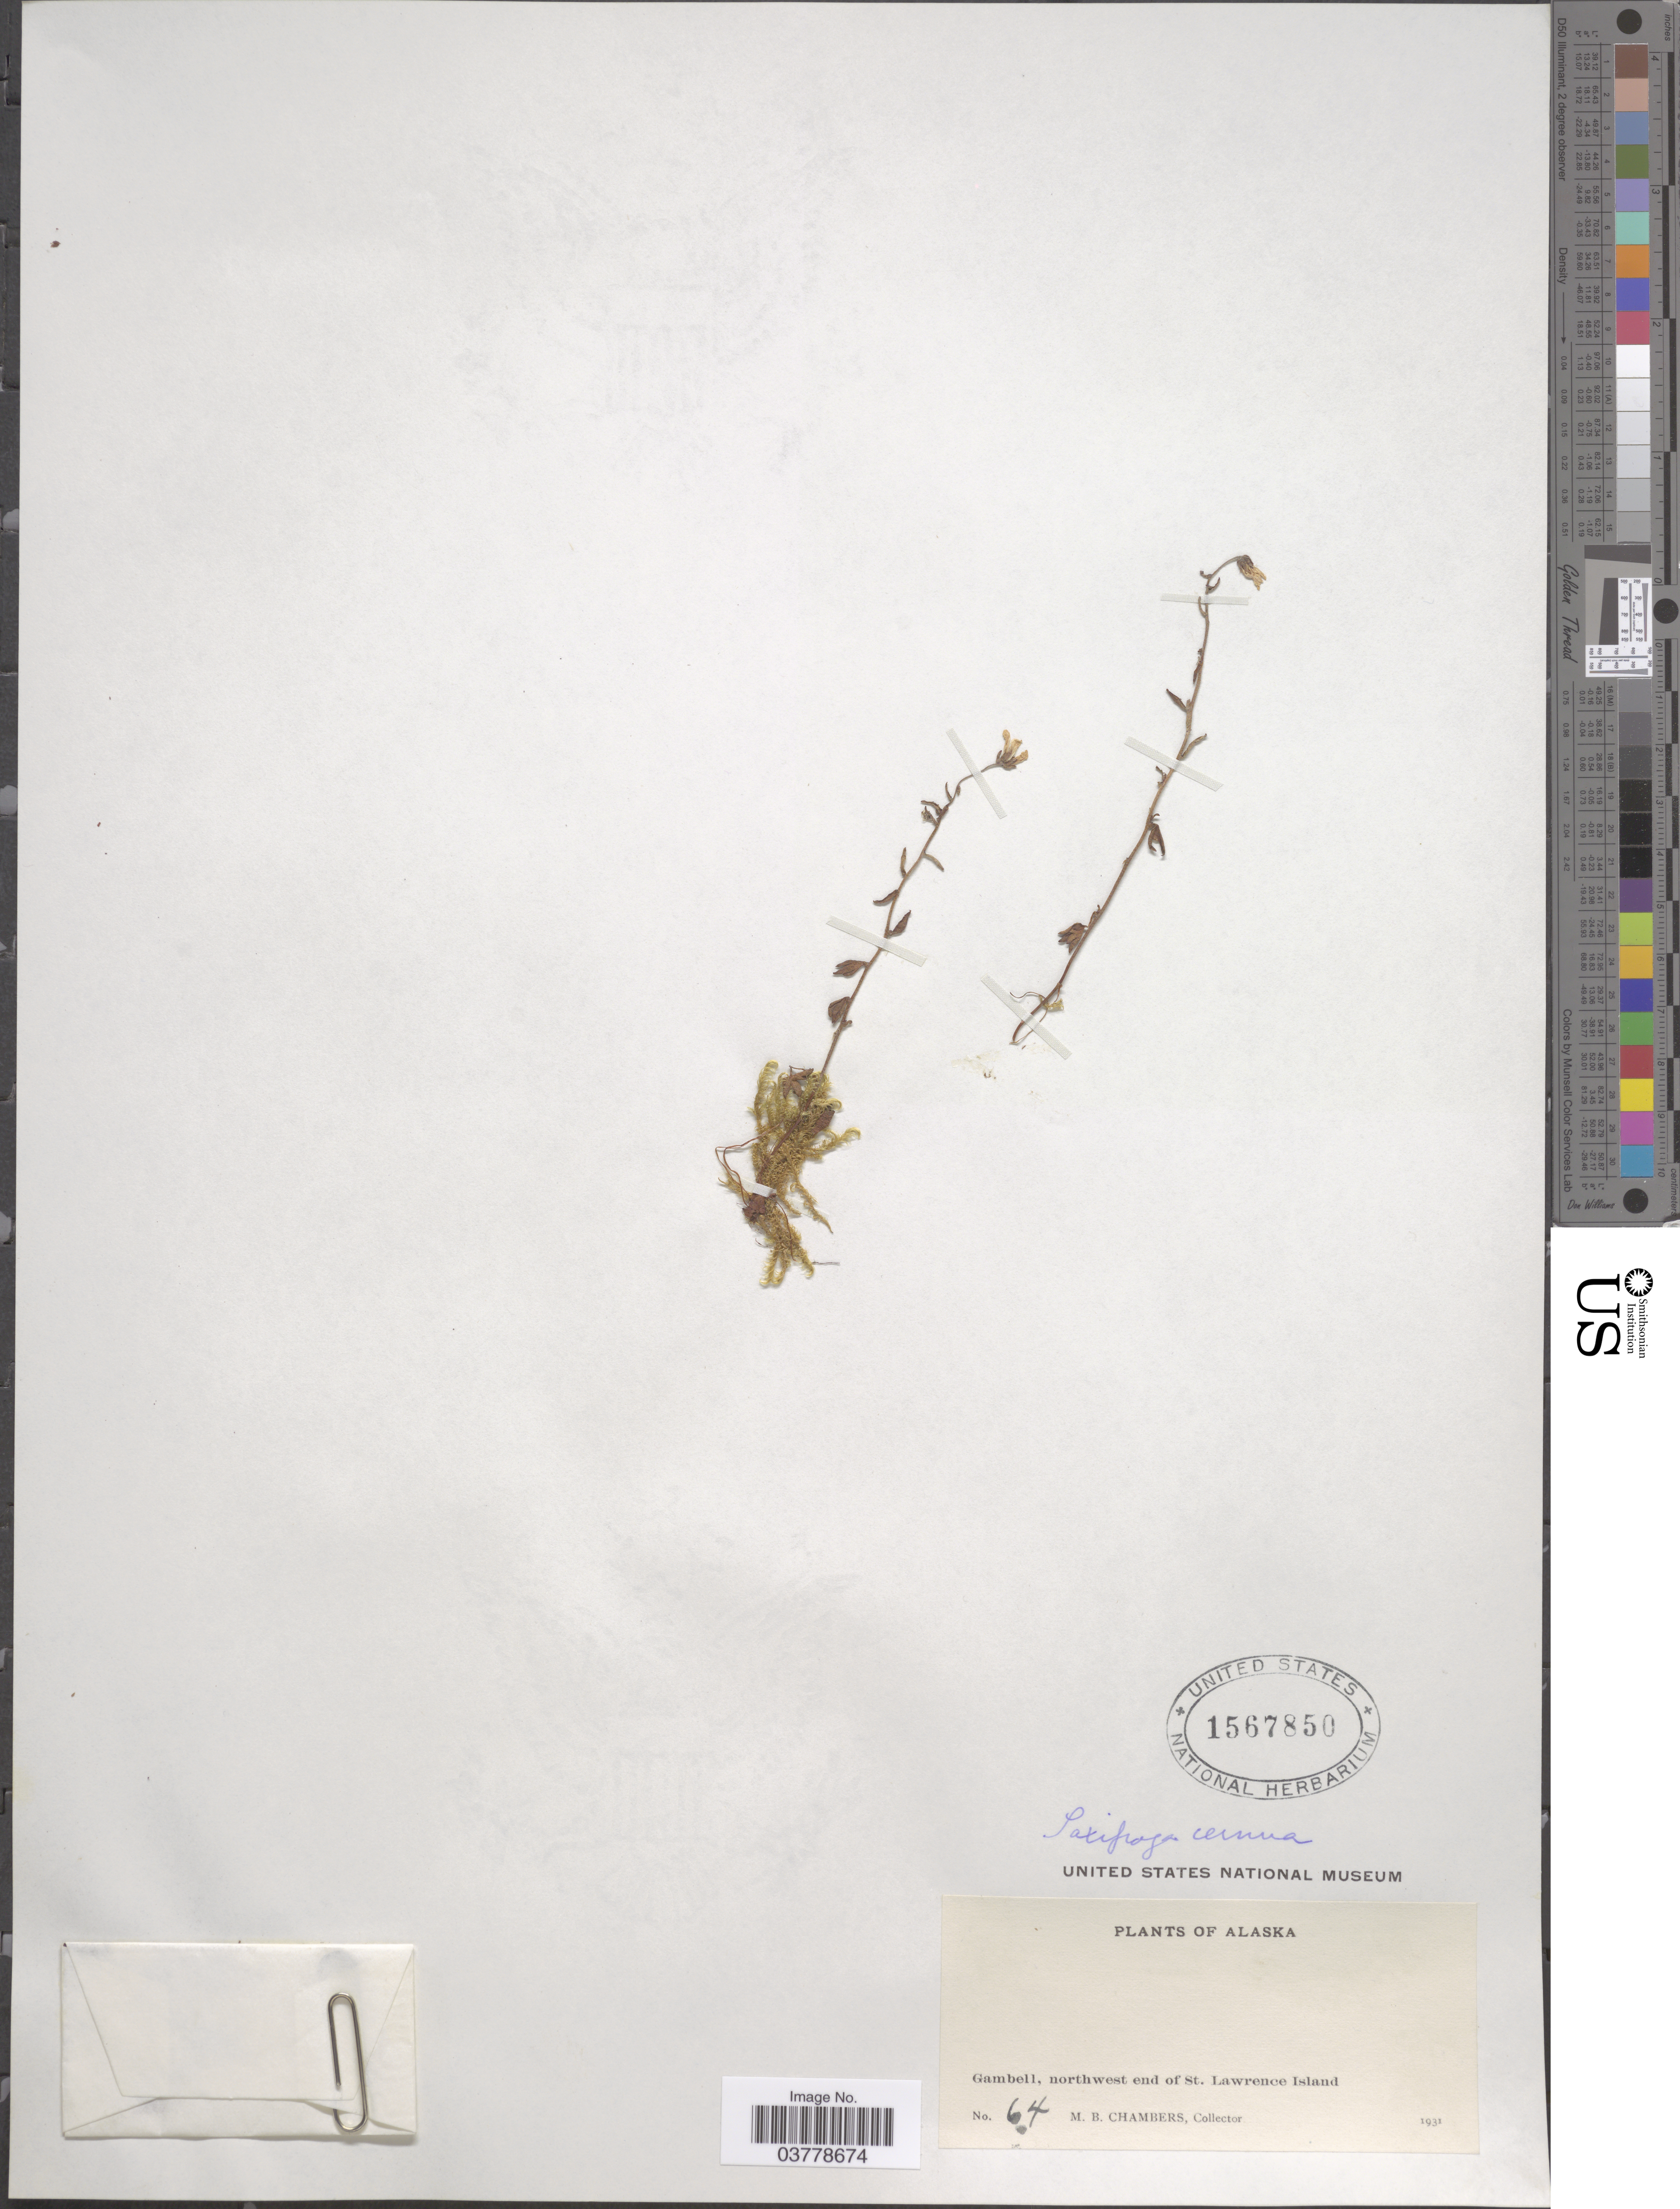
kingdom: Plantae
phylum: Tracheophyta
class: Magnoliopsida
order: Saxifragales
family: Saxifragaceae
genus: Saxifraga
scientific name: Saxifraga cernua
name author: L.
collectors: M. Chambers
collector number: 64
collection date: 1931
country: United States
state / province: Alaska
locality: Gambell, northwest end of St. Lawrence Island.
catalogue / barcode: US 1567850